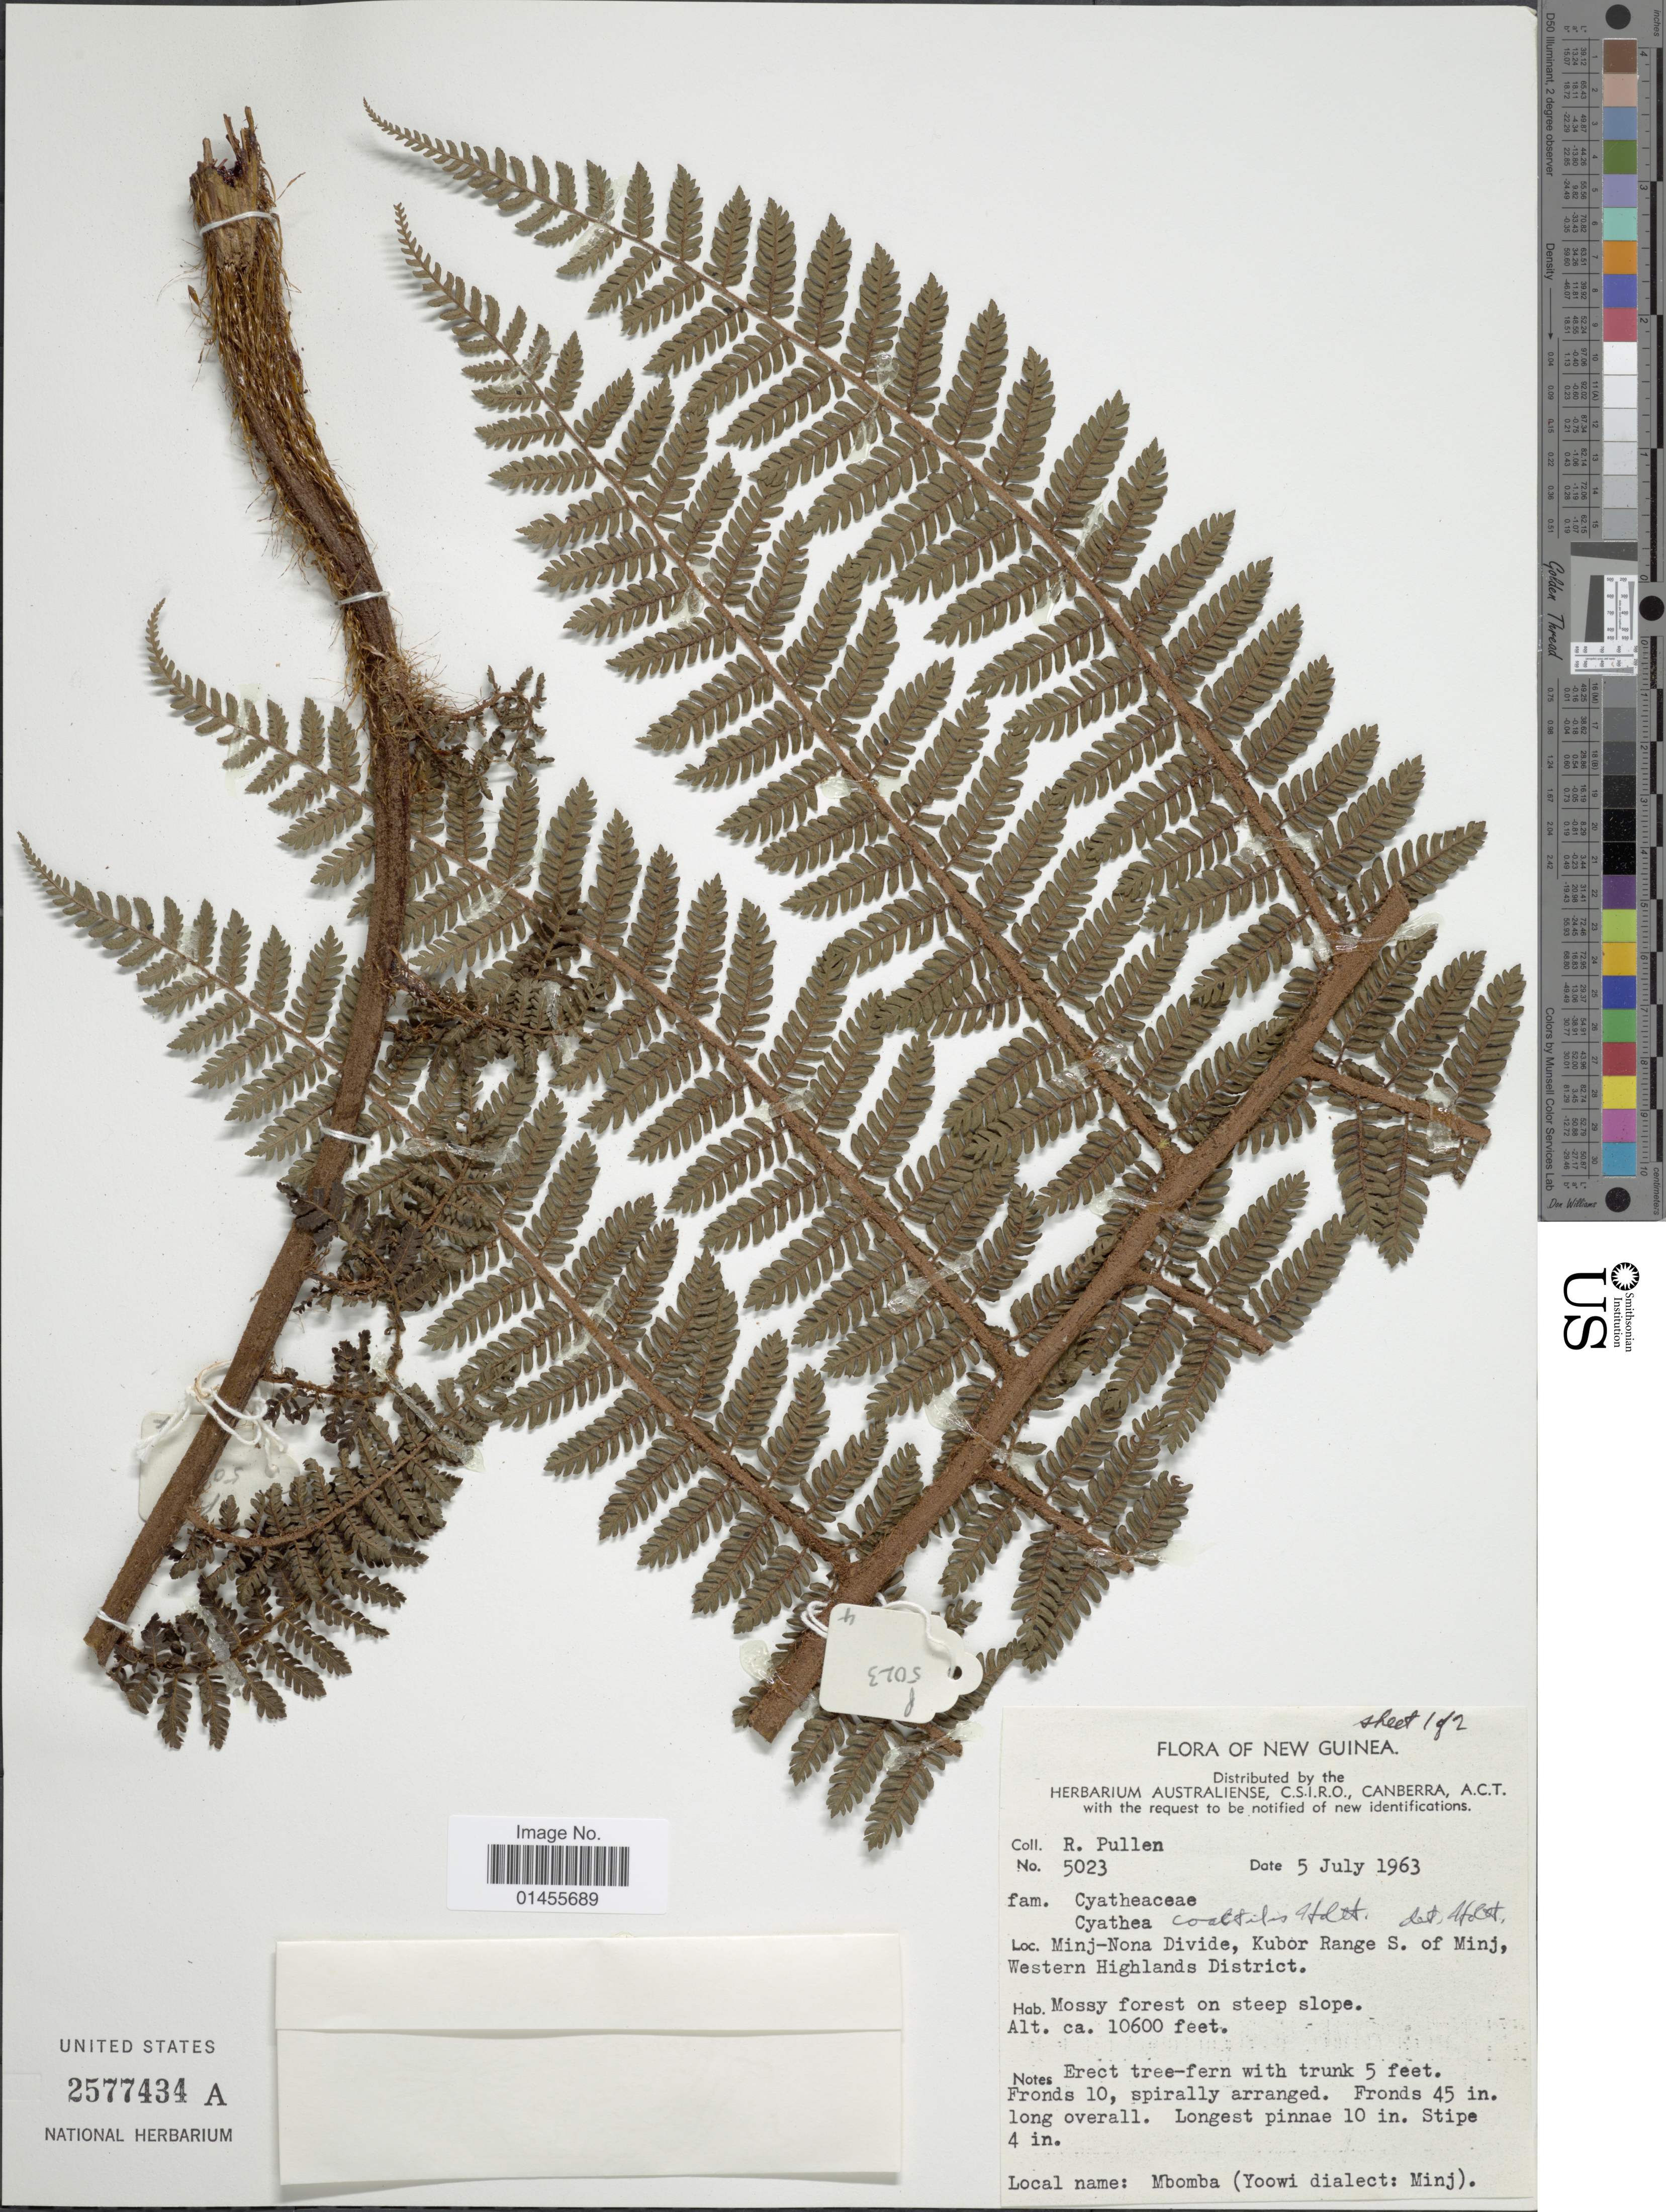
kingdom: Plantae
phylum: Tracheophyta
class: Polypodiopsida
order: Cyatheales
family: Cyatheaceae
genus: Alsophila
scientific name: Alsophila sp.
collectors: R. Pullen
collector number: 5023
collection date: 1963-07-05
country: Papua New Guinea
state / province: Western Highlands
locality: New Guinea. Minj-Nona Dividee, Kubor Range S. of Minj, Western Highlands District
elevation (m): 323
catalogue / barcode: US 2577434A